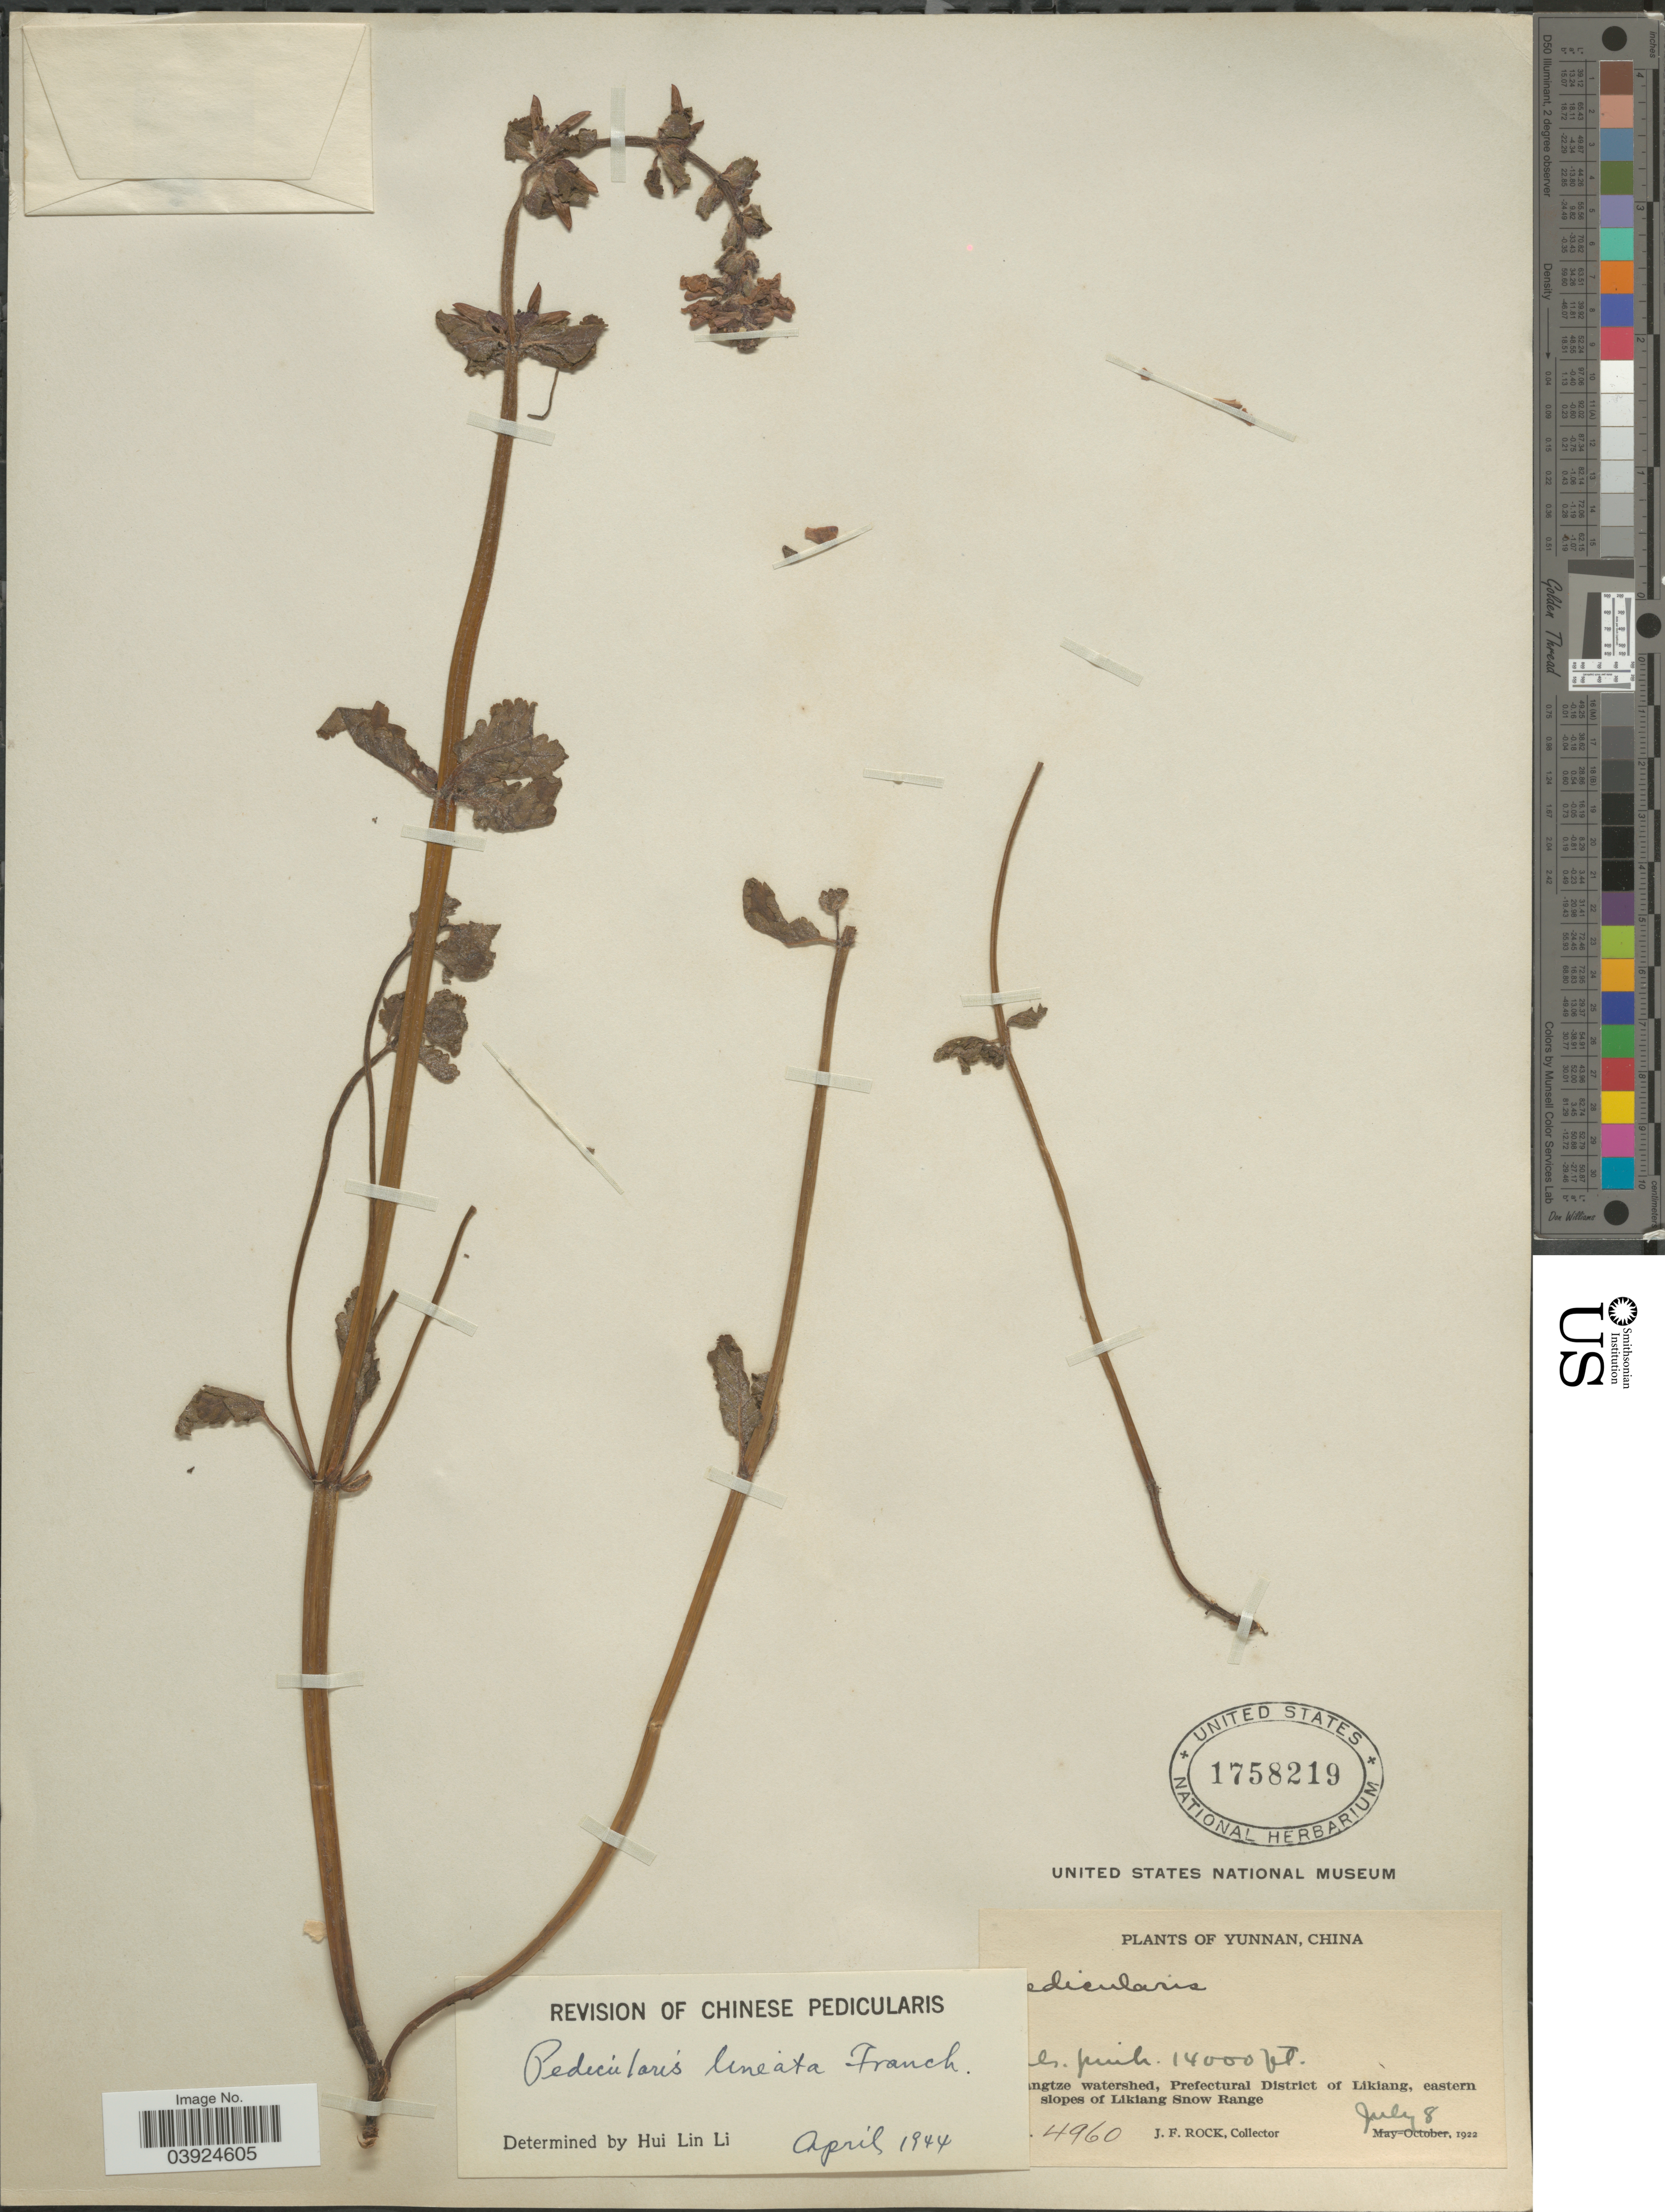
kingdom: Plantae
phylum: Tracheophyta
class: Magnoliopsida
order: Lamiales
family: Orobanchaceae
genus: Pedicularis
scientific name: Pedicularis lineata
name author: Franch. ex Maxim.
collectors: J. Rock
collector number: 4960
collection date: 1922-07-08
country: China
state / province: Yunnan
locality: [illegible text]ngtze watershed, Prefectural District of Likiang, eastern slopes of Likiang Snow Range.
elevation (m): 4267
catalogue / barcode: US 1758219